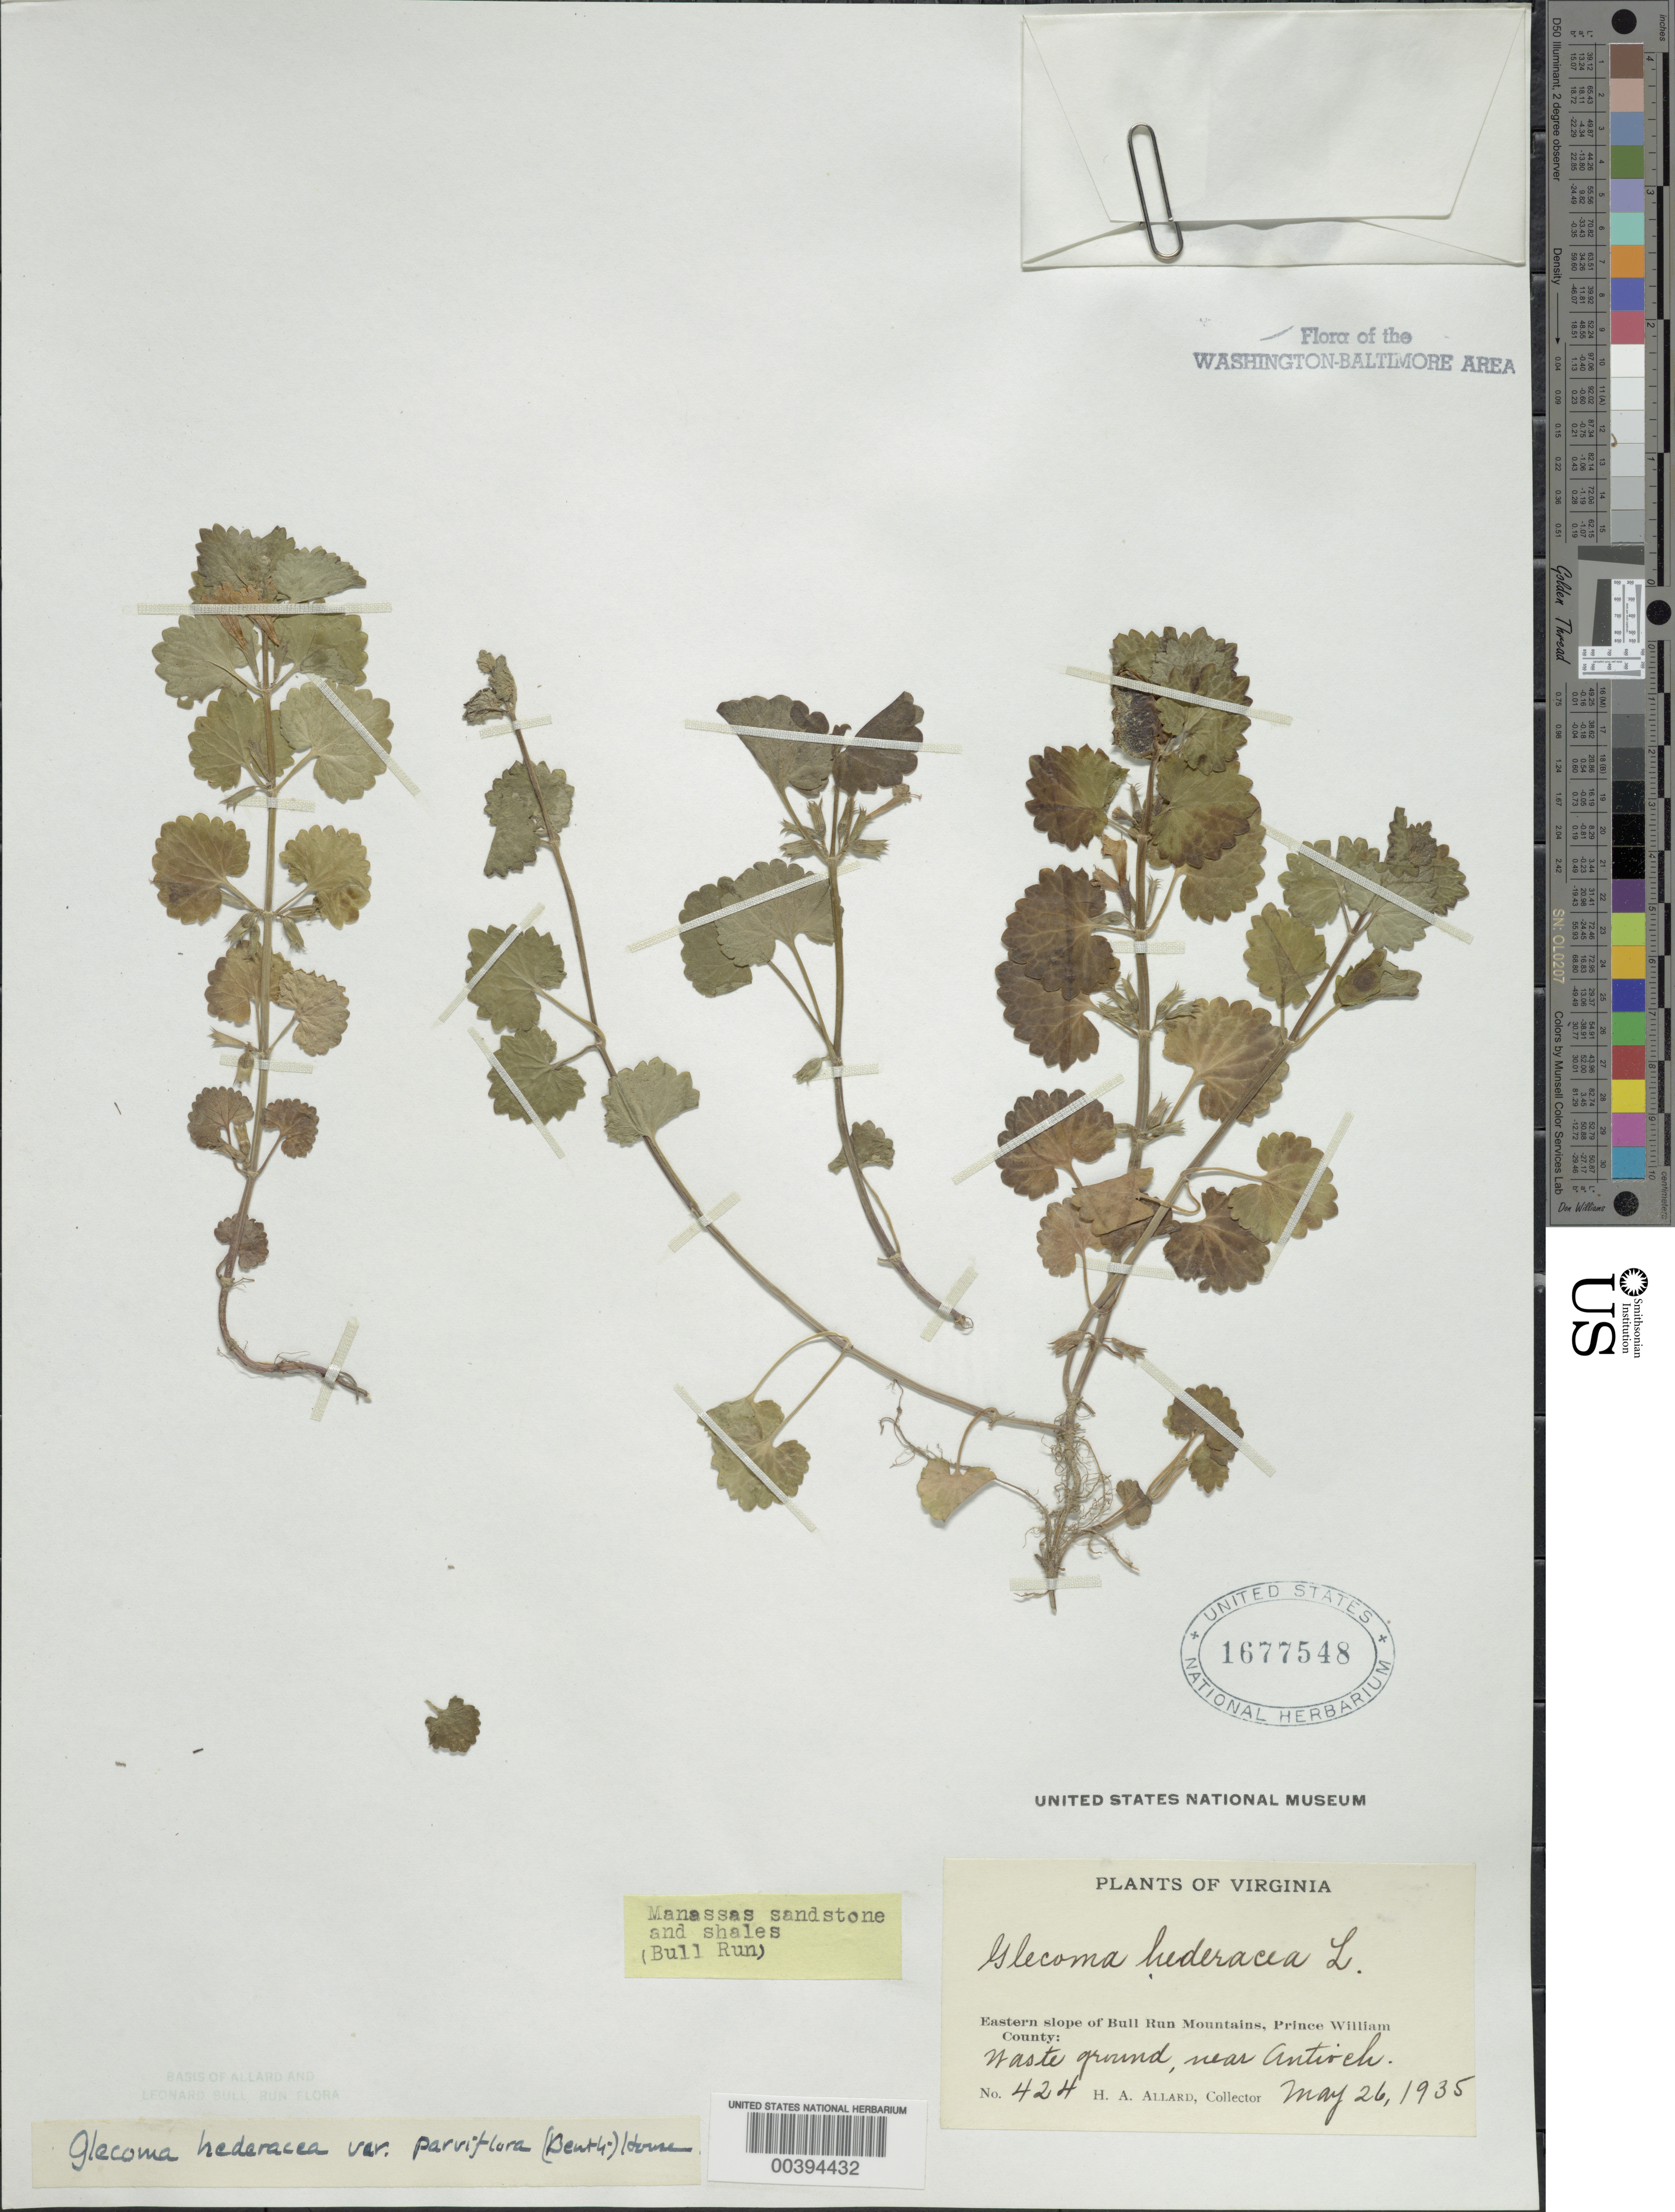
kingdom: Plantae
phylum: Tracheophyta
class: Magnoliopsida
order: Lamiales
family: Lamiaceae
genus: Glechoma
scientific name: Glechoma hederacea var. micrantha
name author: Moric.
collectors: H. A. Allard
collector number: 424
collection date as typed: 26 May 1935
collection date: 1935-05-26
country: United States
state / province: Virginia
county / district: Prince William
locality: Near Antioch eastern slope of Bull Run Mts.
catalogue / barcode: US 1677548